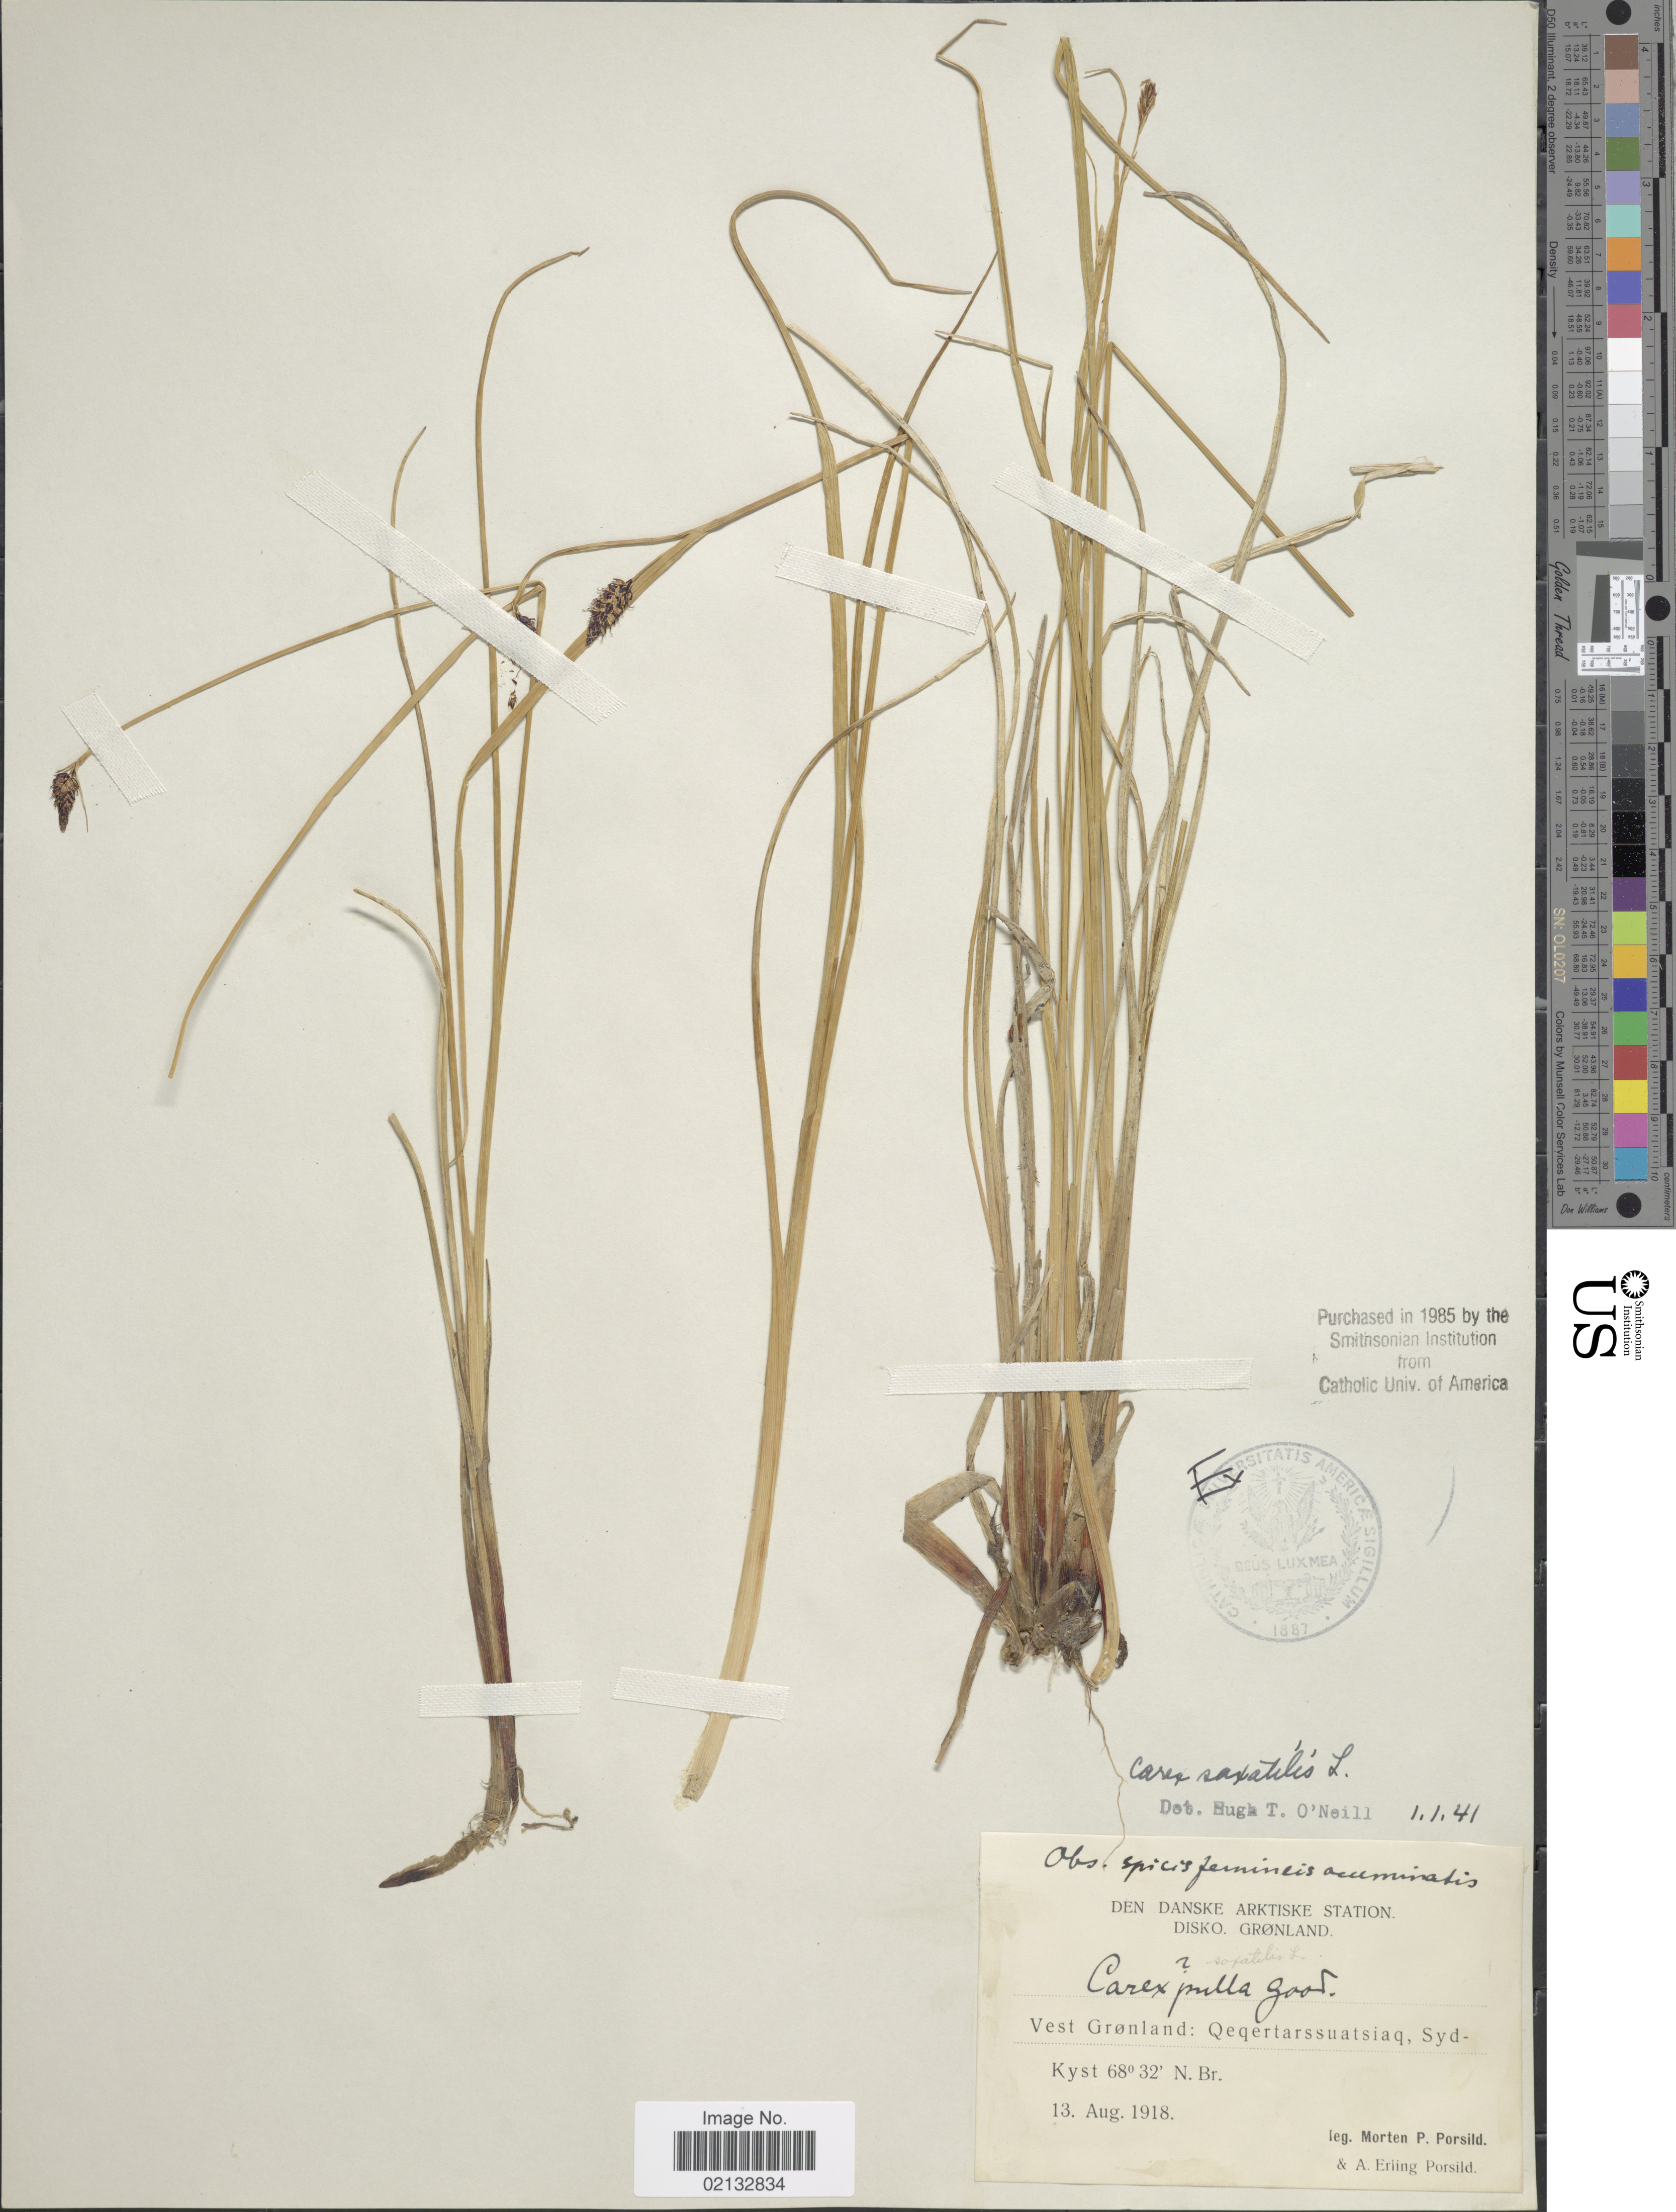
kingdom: Plantae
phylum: Tracheophyta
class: Liliopsida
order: Poales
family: Cyperaceae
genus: Carex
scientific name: Carex saxatilis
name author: L.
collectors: M. P. Porsild & A. E. Porsild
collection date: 1918-08-13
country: Greenland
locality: Den Danske Arktiske Station. Disko Gronland. Vest Gronland: Qeqertarssuatsiaq, Syd-Kyst